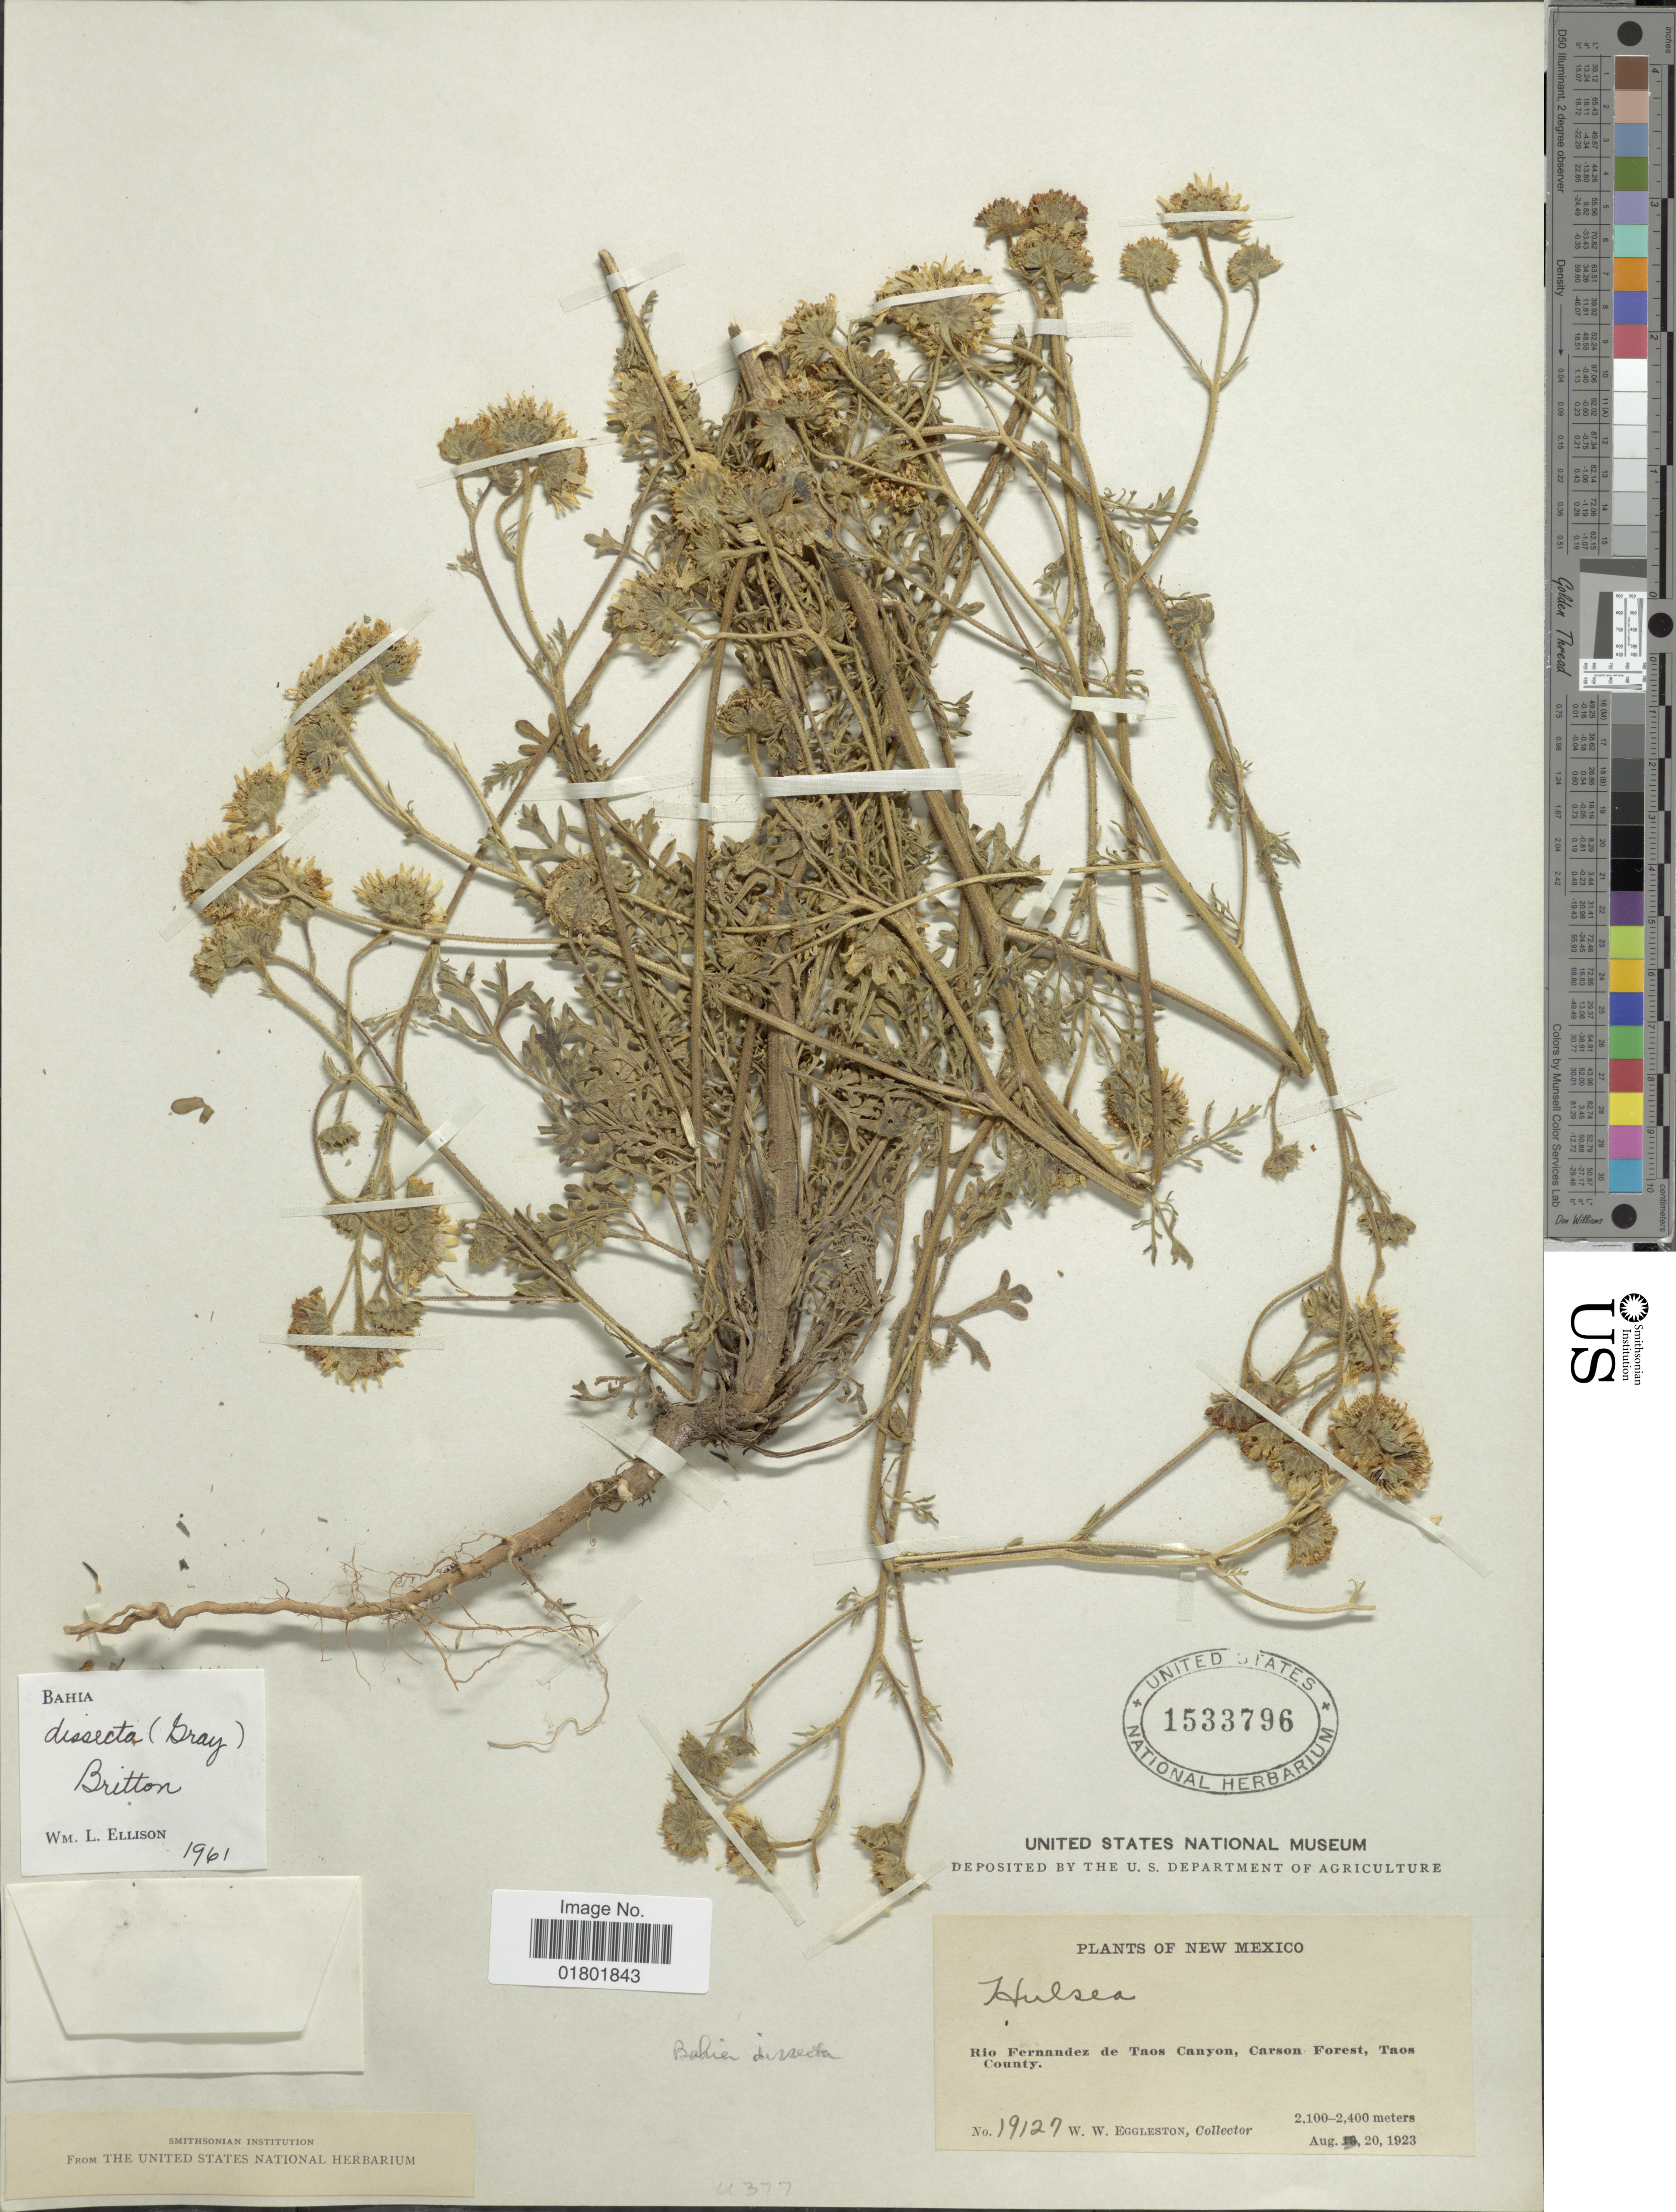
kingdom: Plantae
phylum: Tracheophyta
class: Magnoliopsida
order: Asterales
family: Asteraceae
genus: Bahia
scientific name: Bahia dissecta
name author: (A. Gray) Britton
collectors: W. W. Eggleston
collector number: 19127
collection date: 1923-08-20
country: United States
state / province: New Mexico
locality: Rio Fernandez de Taos Canyon, Carson Forest, Taos County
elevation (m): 2100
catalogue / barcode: US 1533796